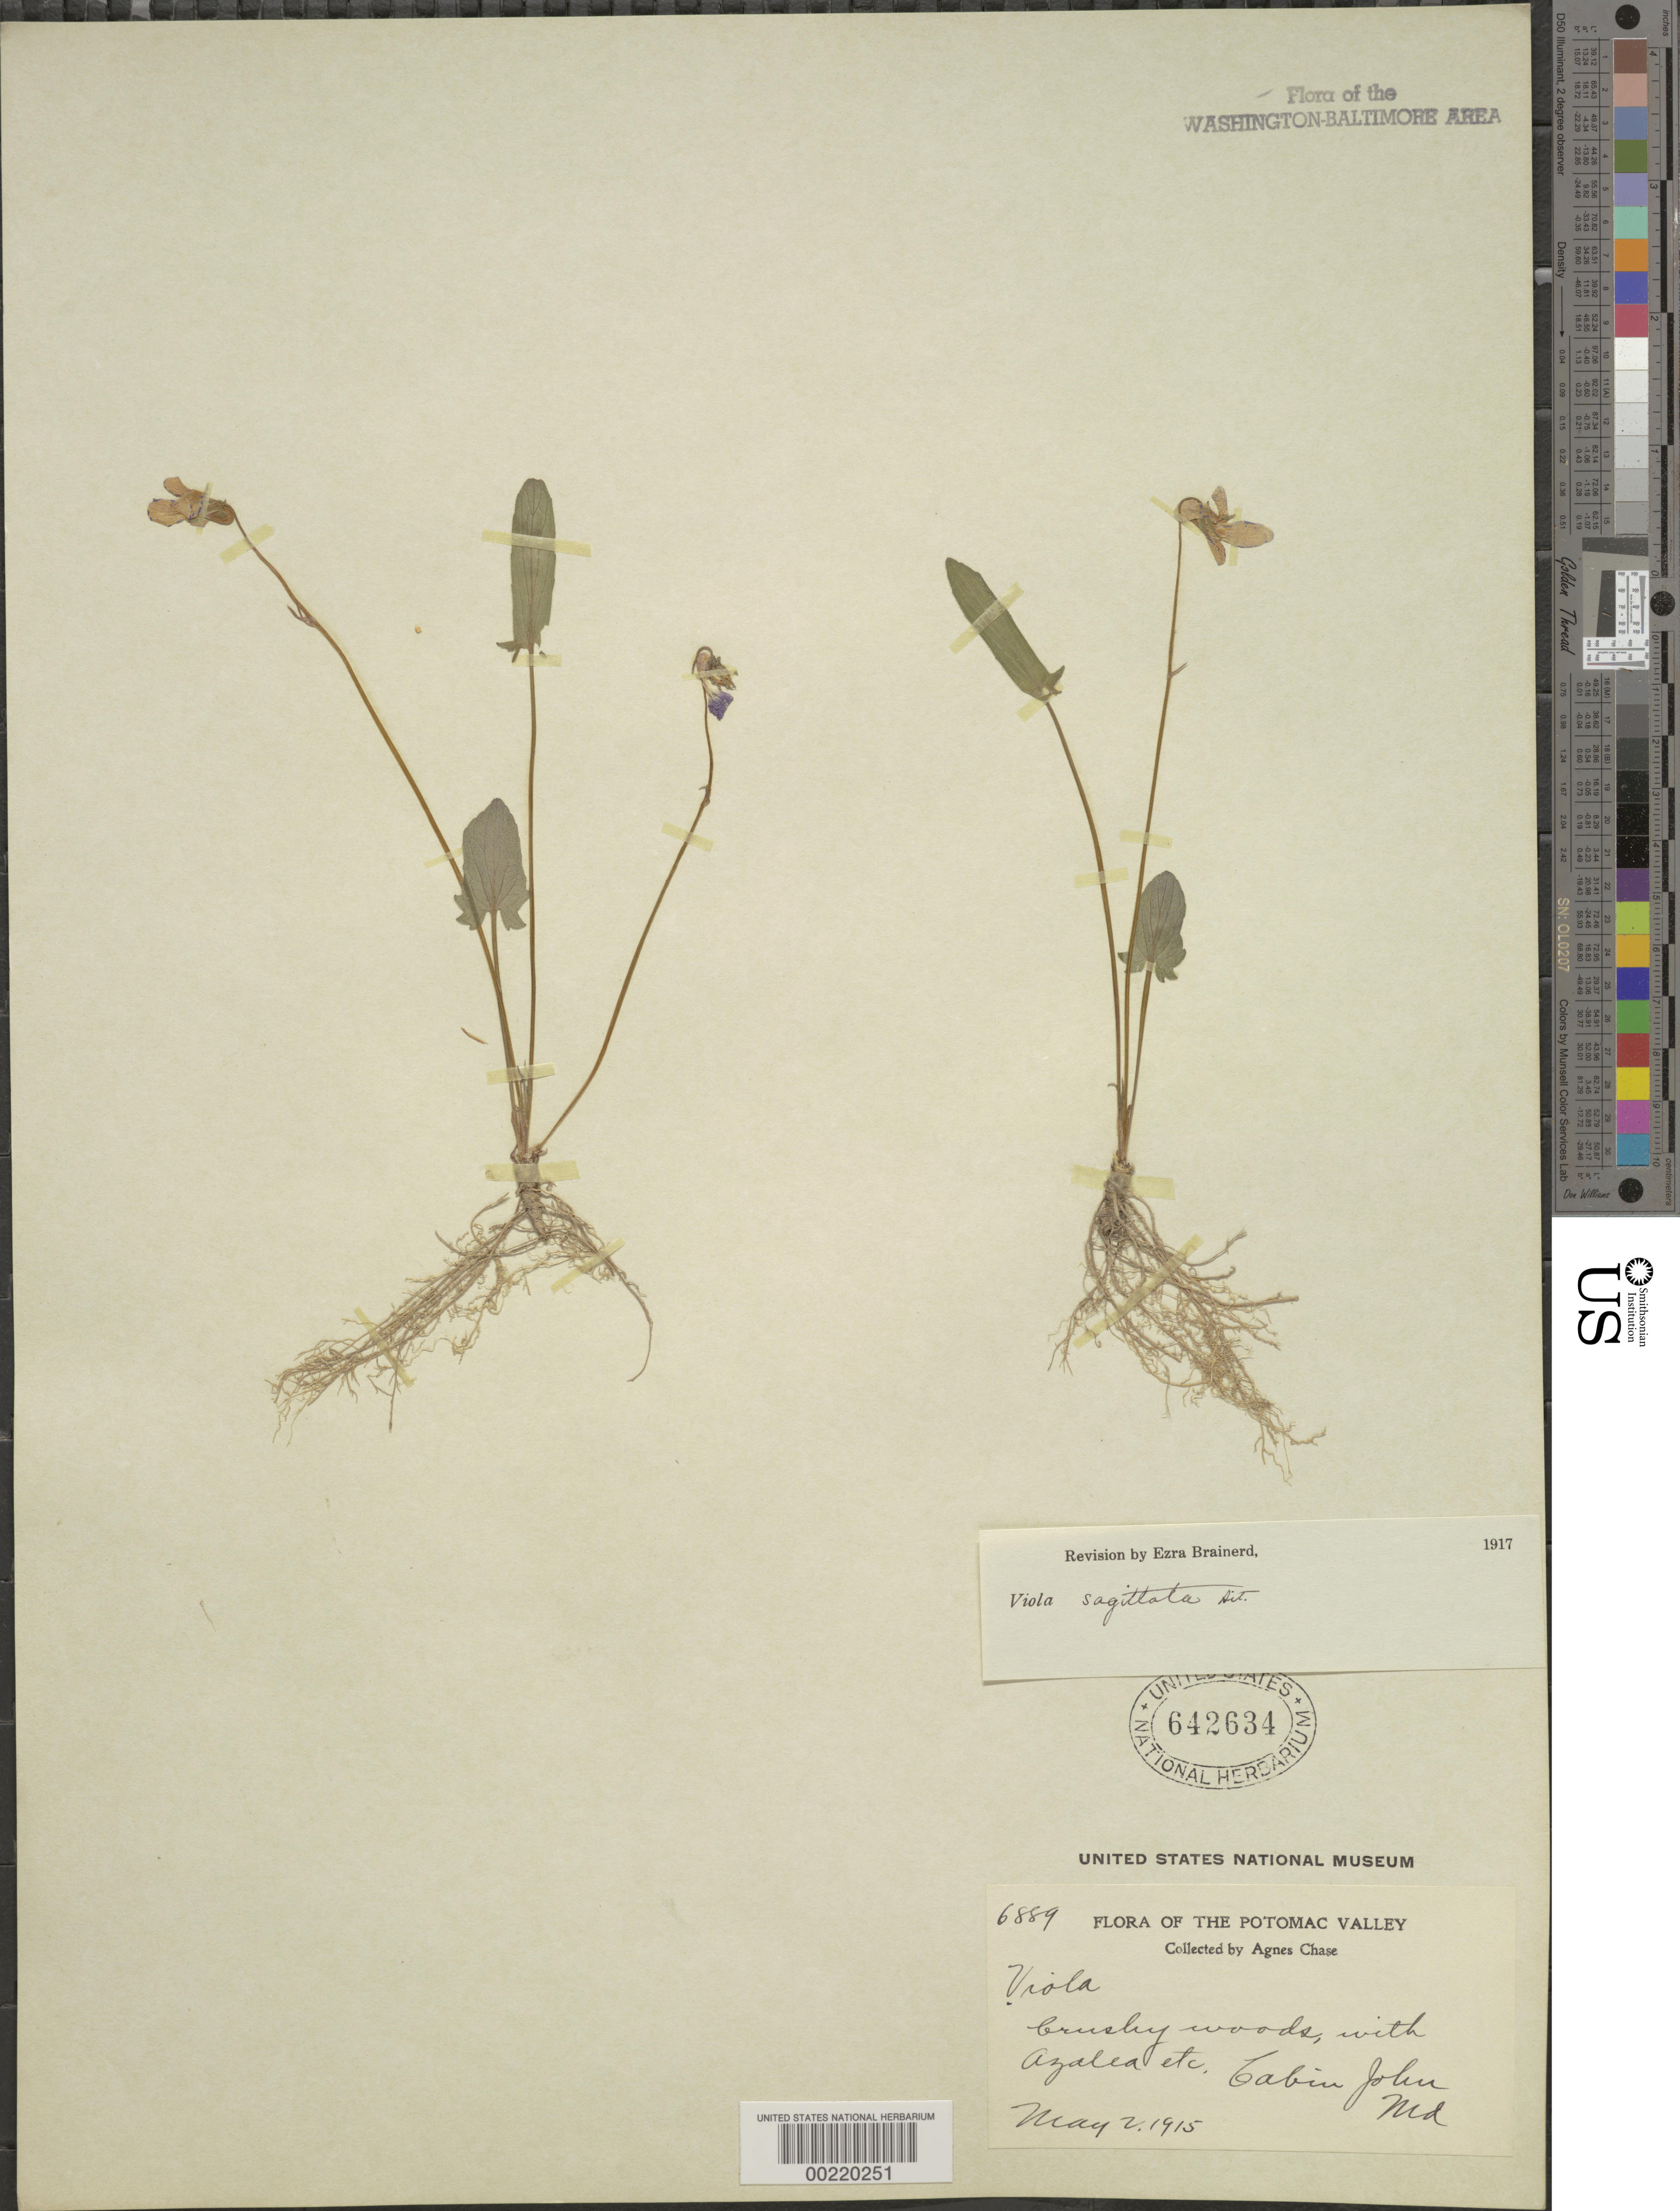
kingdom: Plantae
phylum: Tracheophyta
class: Magnoliopsida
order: Malpighiales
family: Violaceae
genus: Viola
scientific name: Viola sagittata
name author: Aiton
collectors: A. Chase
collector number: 6889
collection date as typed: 02 May 1915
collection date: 1915-05-02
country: United States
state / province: Maryland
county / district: Montgomery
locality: Cabin John C. & O. Canal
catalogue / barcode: US 642634